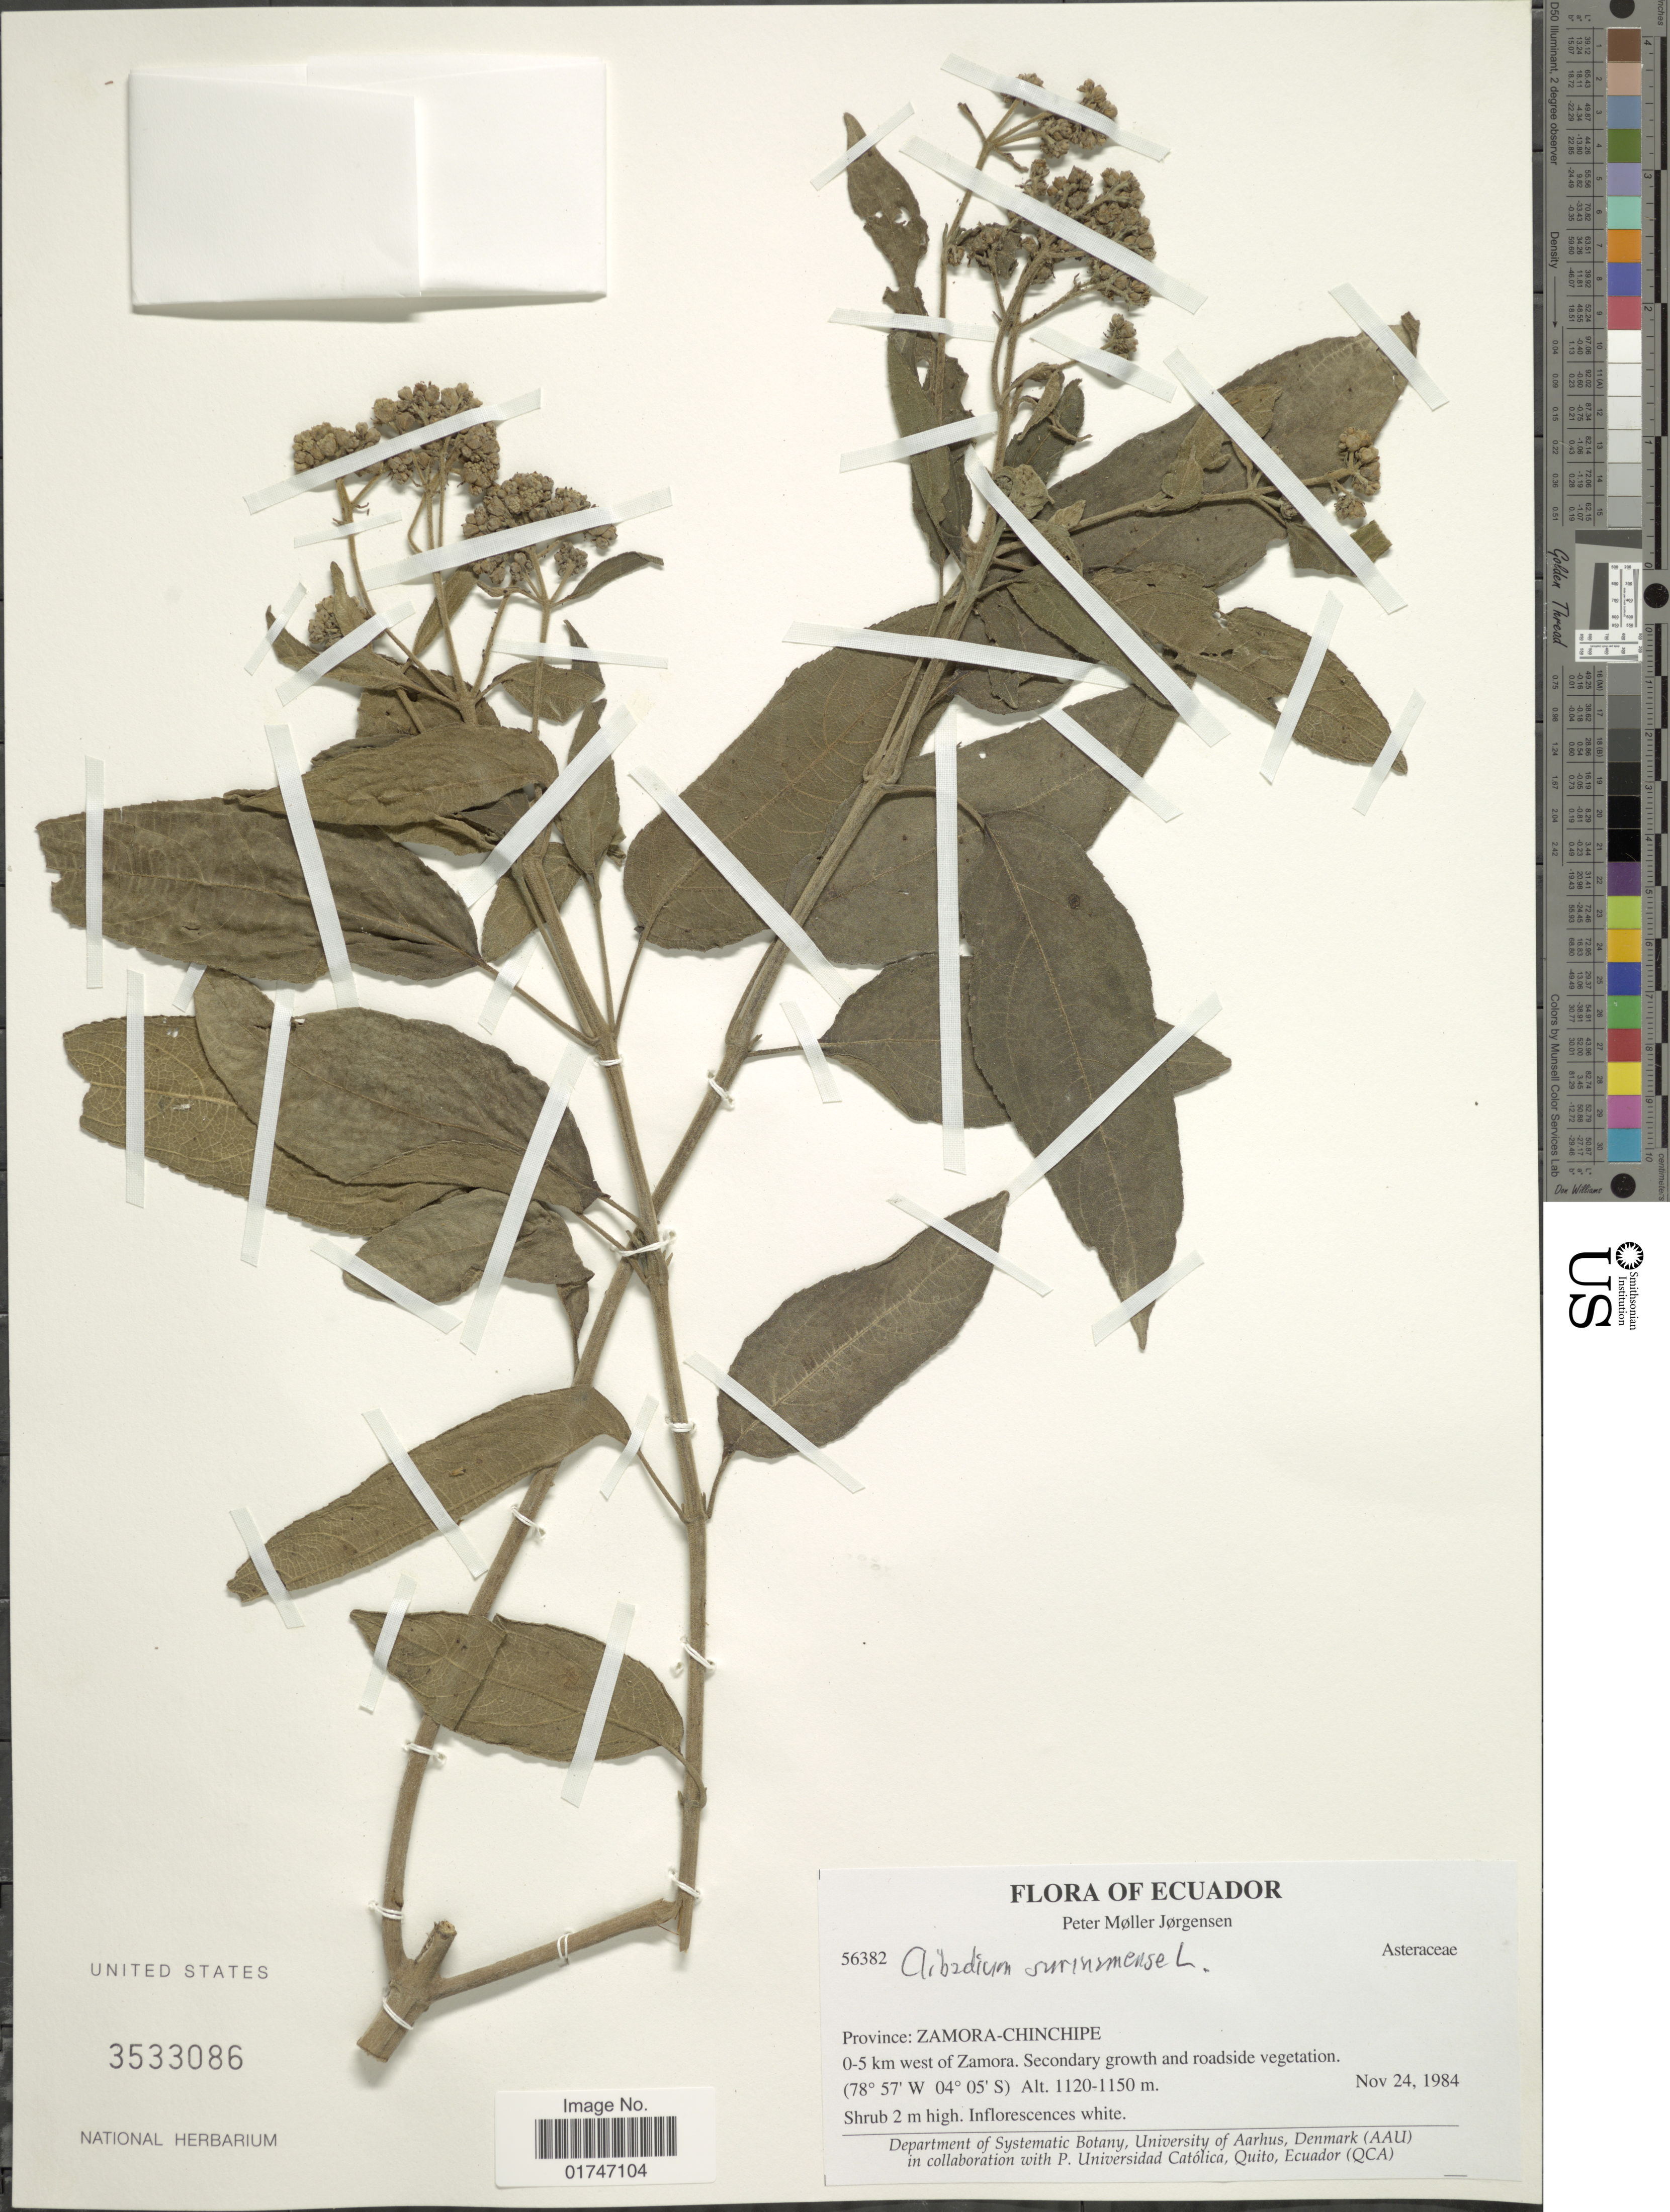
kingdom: Plantae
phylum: Tracheophyta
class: Magnoliopsida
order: Asterales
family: Asteraceae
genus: Clibadium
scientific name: Clibadium surinamense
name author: L.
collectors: P. M. Jørgensen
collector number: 56382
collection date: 1984-11-24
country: Ecuador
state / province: Zamora-Chinchipe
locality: Province: Zamora-Chinchipe. 0-5 km west of Zamora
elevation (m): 1120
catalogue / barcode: US 3533086